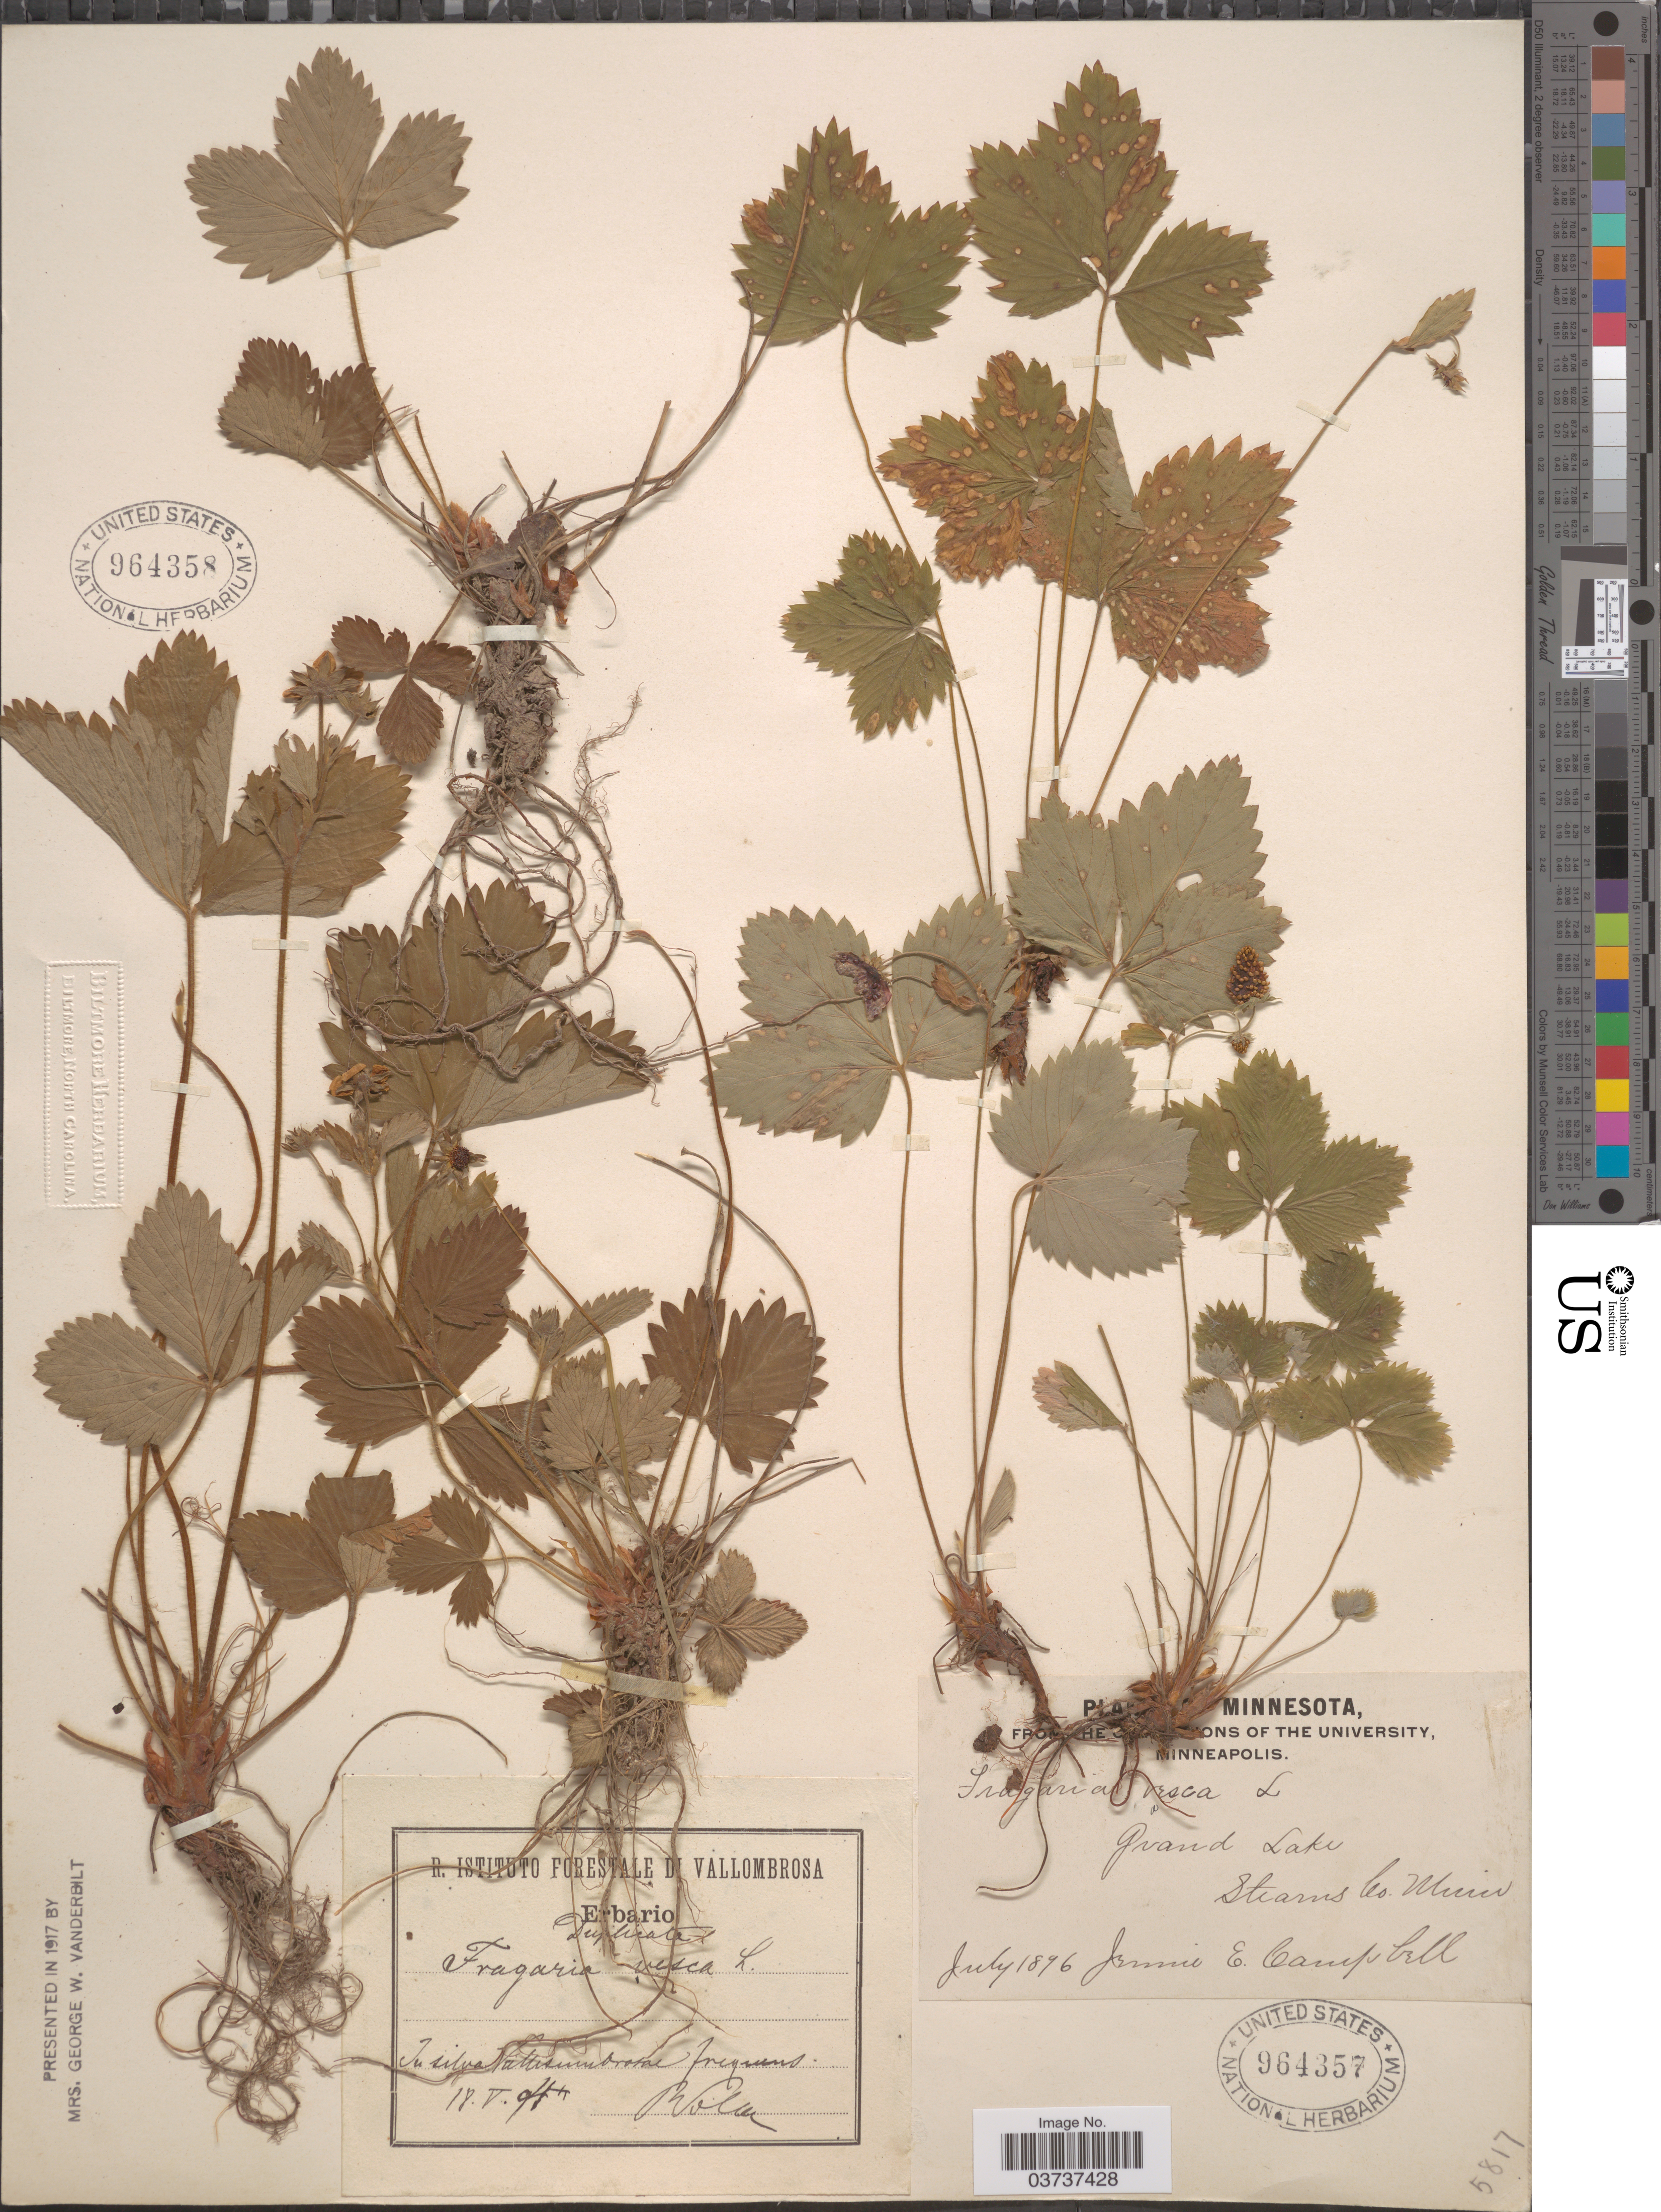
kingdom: Plantae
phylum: Tracheophyta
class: Magnoliopsida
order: Rosales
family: Rosaceae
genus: Fragaria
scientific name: Fragaria vesca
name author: L.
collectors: J. E. Campbell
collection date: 1896-07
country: United States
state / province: Minnesota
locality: Grand Lake. Stearns Co.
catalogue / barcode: US 964357-2